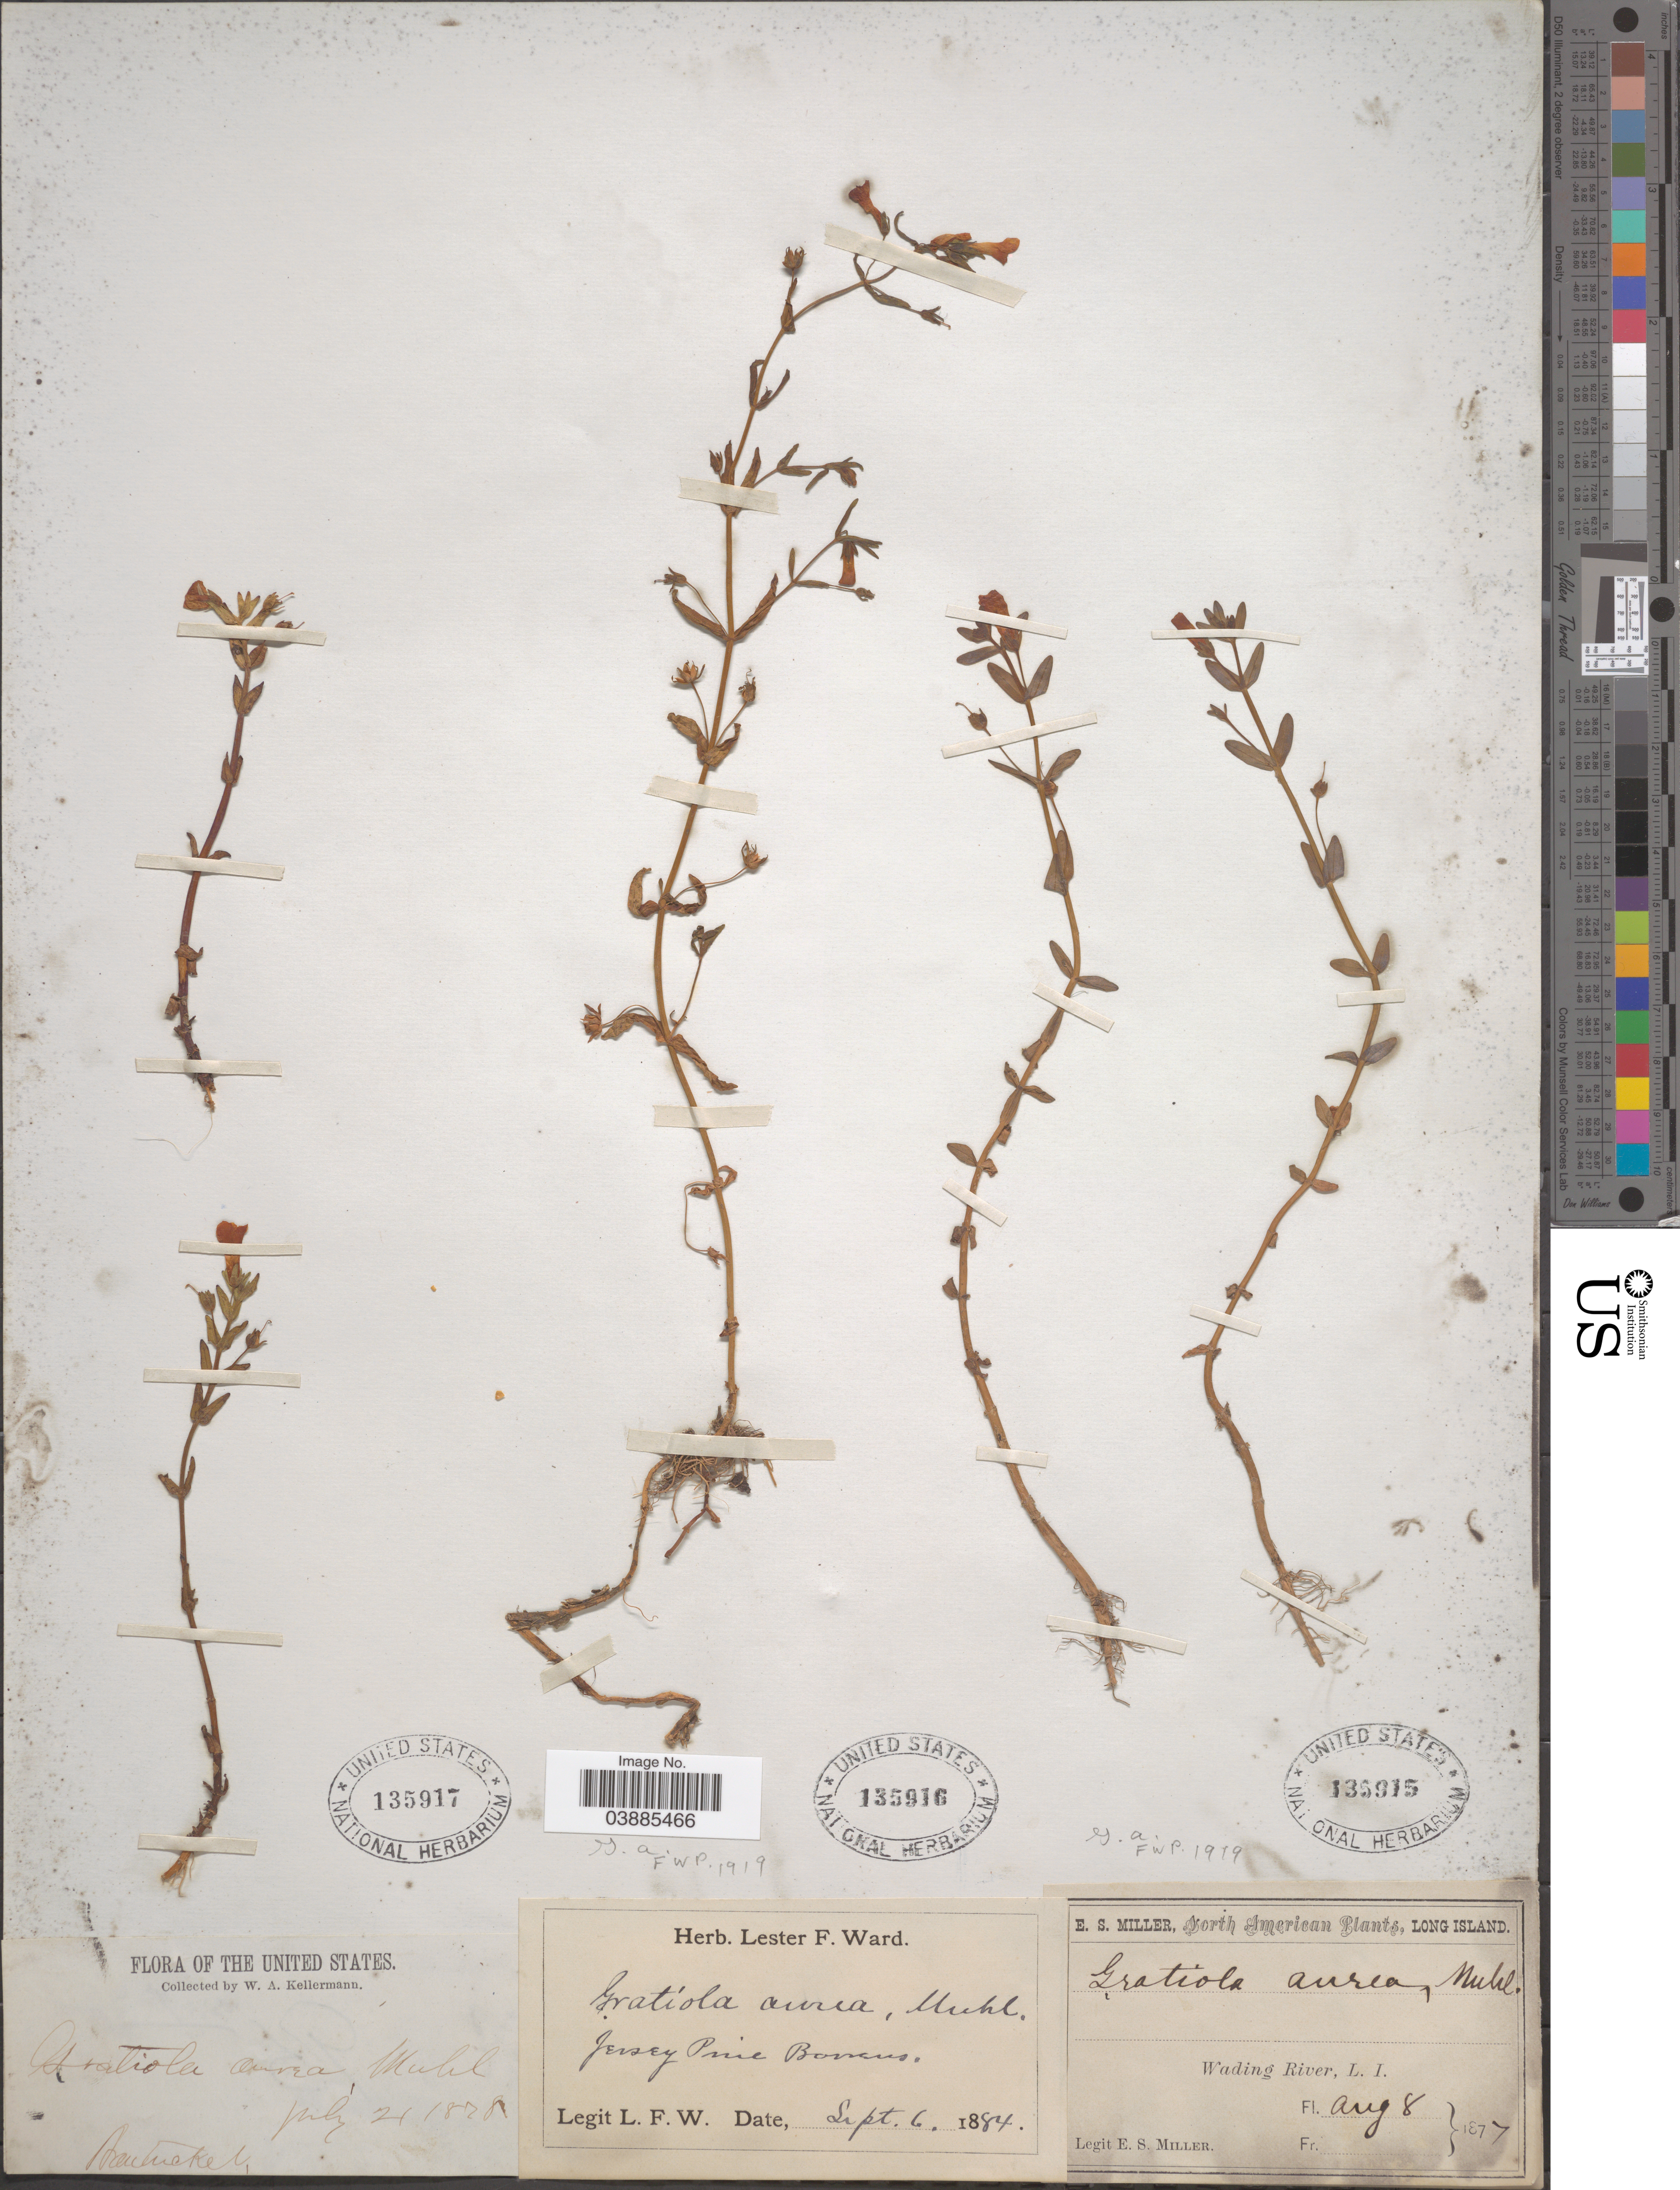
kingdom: Plantae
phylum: Tracheophyta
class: Magnoliopsida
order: Lamiales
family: Plantaginaceae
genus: Gratiola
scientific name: Gratiola aurea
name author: Pursh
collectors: E. S. Miller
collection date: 1877-08-08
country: United States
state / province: New York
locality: Wading River, Long Island.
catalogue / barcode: US 135915